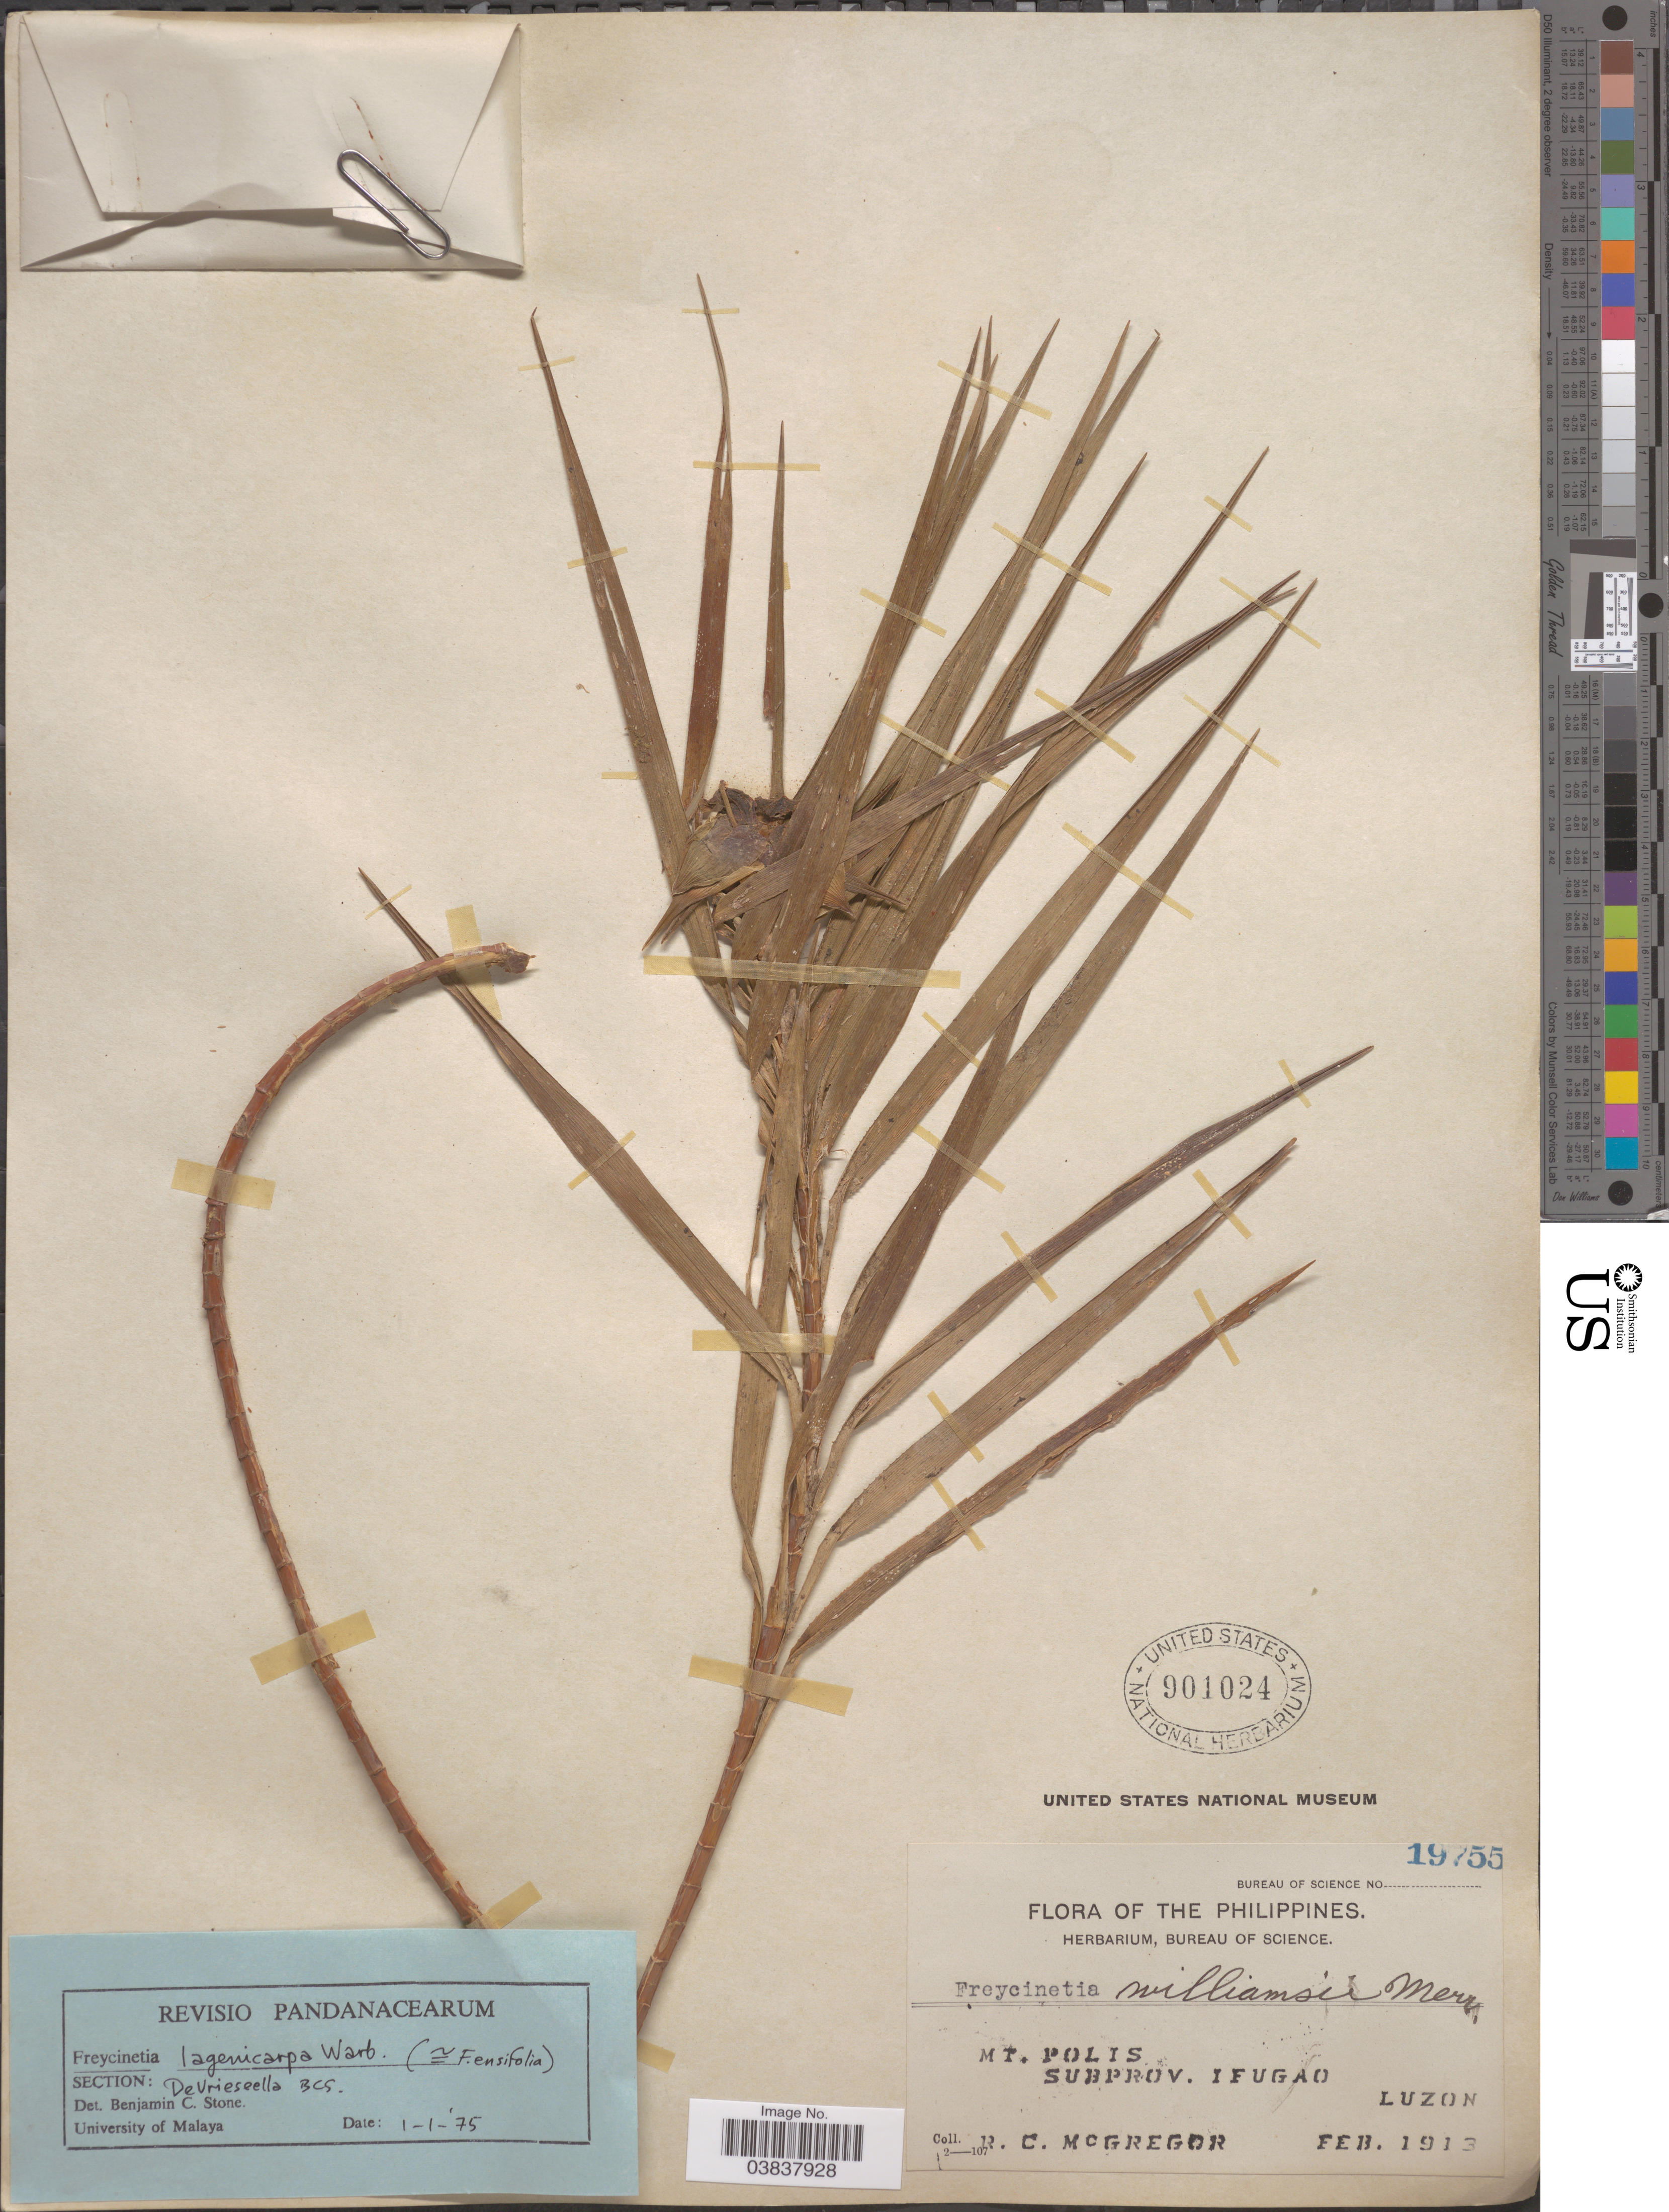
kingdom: Plantae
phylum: Tracheophyta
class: Liliopsida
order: Pandanales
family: Pandanaceae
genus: Freycinetia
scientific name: Freycinetia lagenicarpa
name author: Warb.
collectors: R. C. McGregor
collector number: Bureau of Science 19755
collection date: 1913-02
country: Philippines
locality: Mt. Polis, Subprov. Ifugao, Luzon.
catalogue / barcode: US 901024